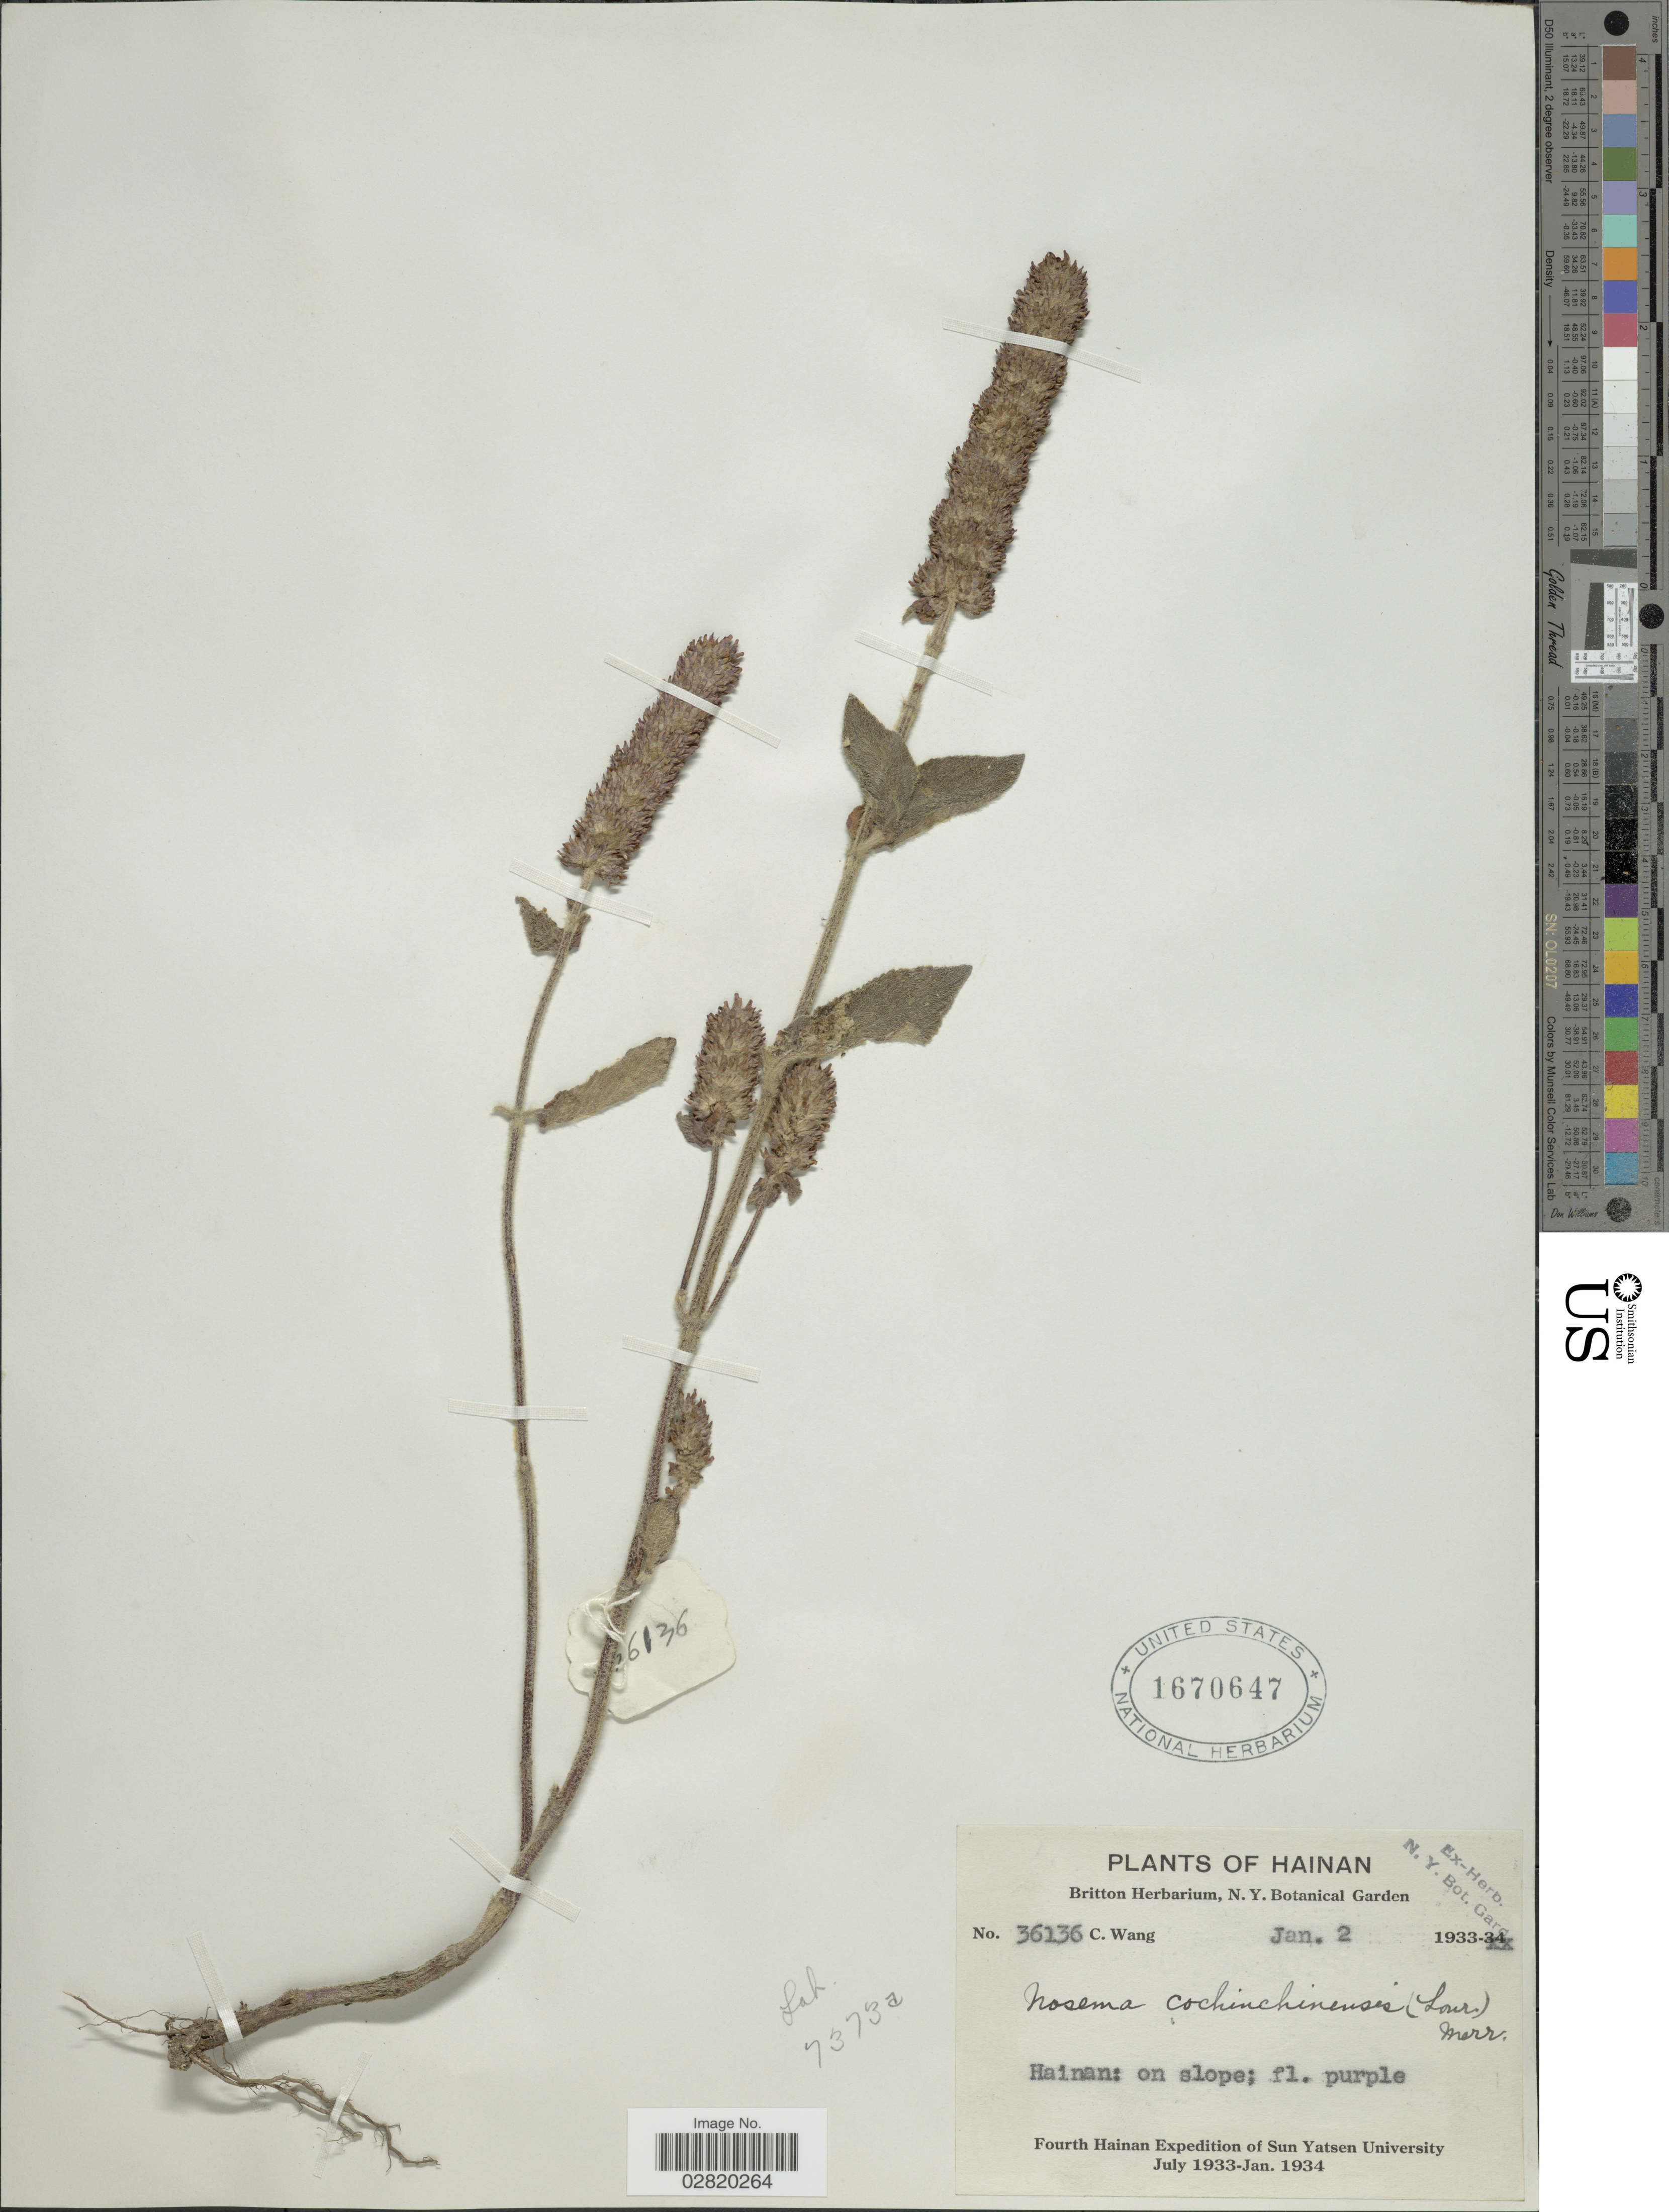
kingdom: Plantae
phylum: Tracheophyta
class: Magnoliopsida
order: Lamiales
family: Lamiaceae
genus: Nosema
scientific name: Nosema cochinchinensis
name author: (Lour.) Merr.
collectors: C. Wang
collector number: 36136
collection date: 1933-01-02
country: China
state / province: Hainan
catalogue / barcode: US 1670647